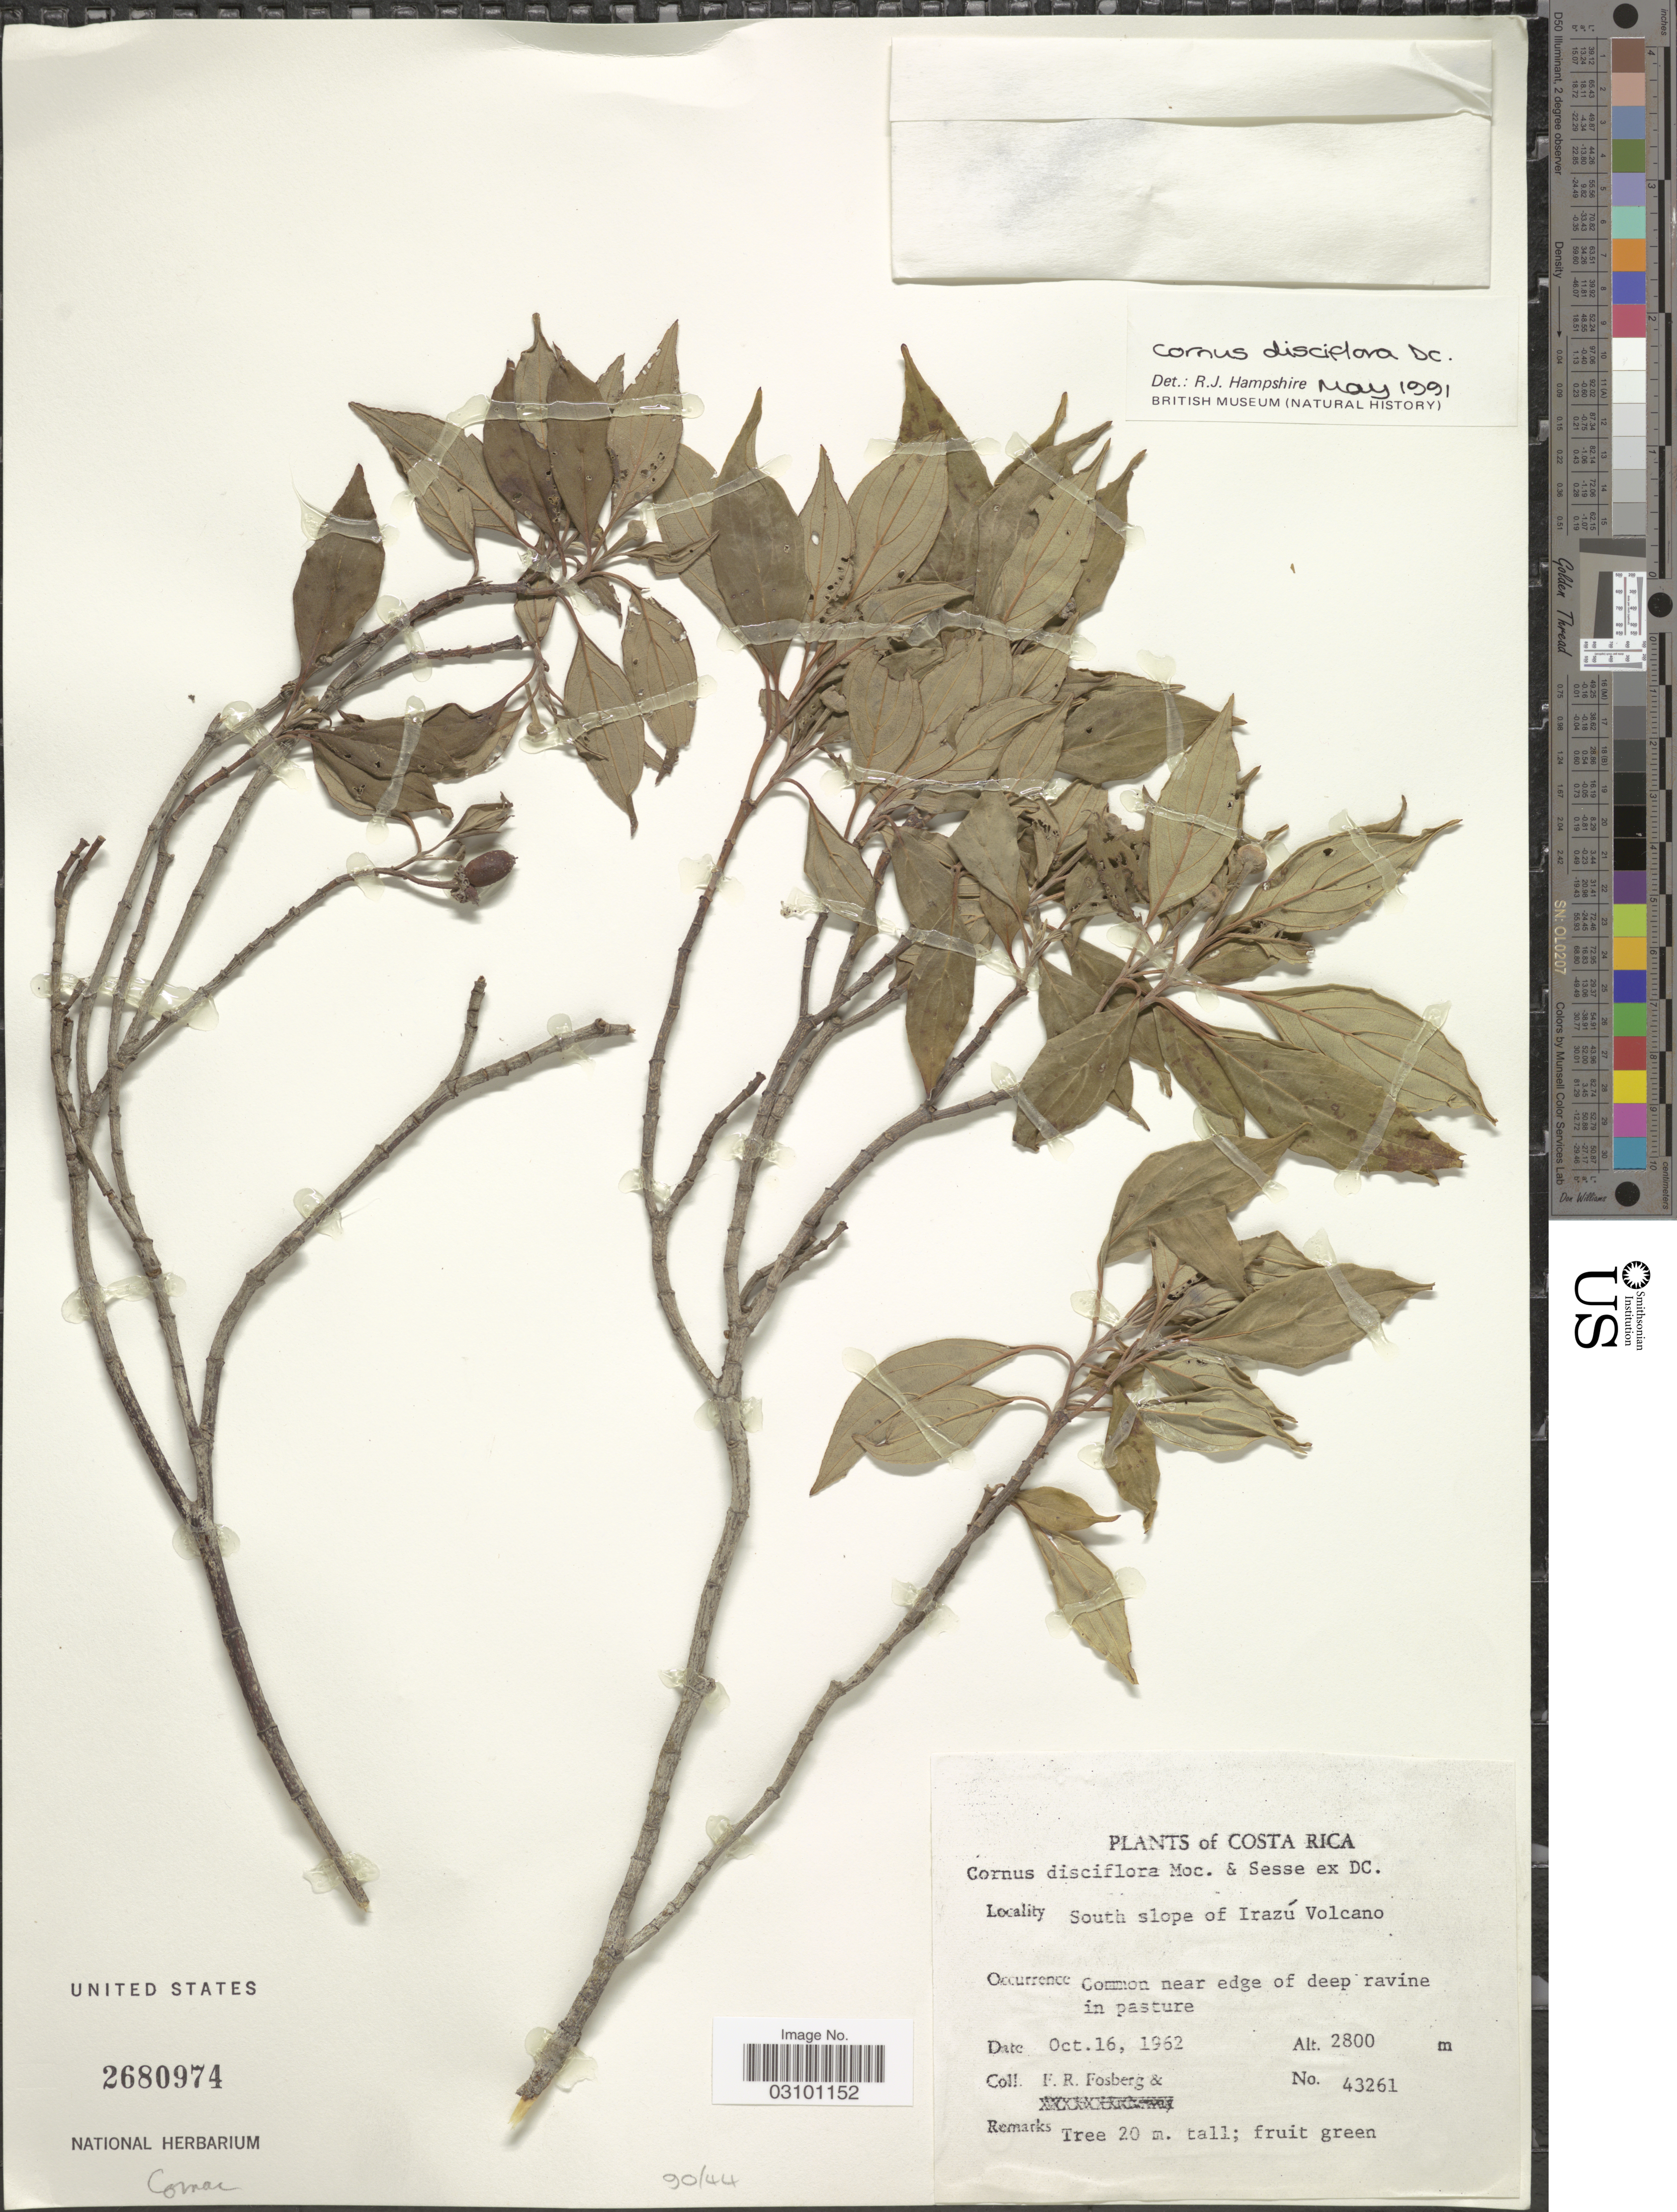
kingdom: Plantae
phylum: Tracheophyta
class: Magnoliopsida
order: Cornales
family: Cornaceae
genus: Cornus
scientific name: Cornus disciflora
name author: Moc. & Sessé ex DC.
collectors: F. R. Fosberg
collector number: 43261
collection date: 1962-10-16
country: Costa Rica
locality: South slopes of Irazú Volcano.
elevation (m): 2800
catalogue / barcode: US 2680974